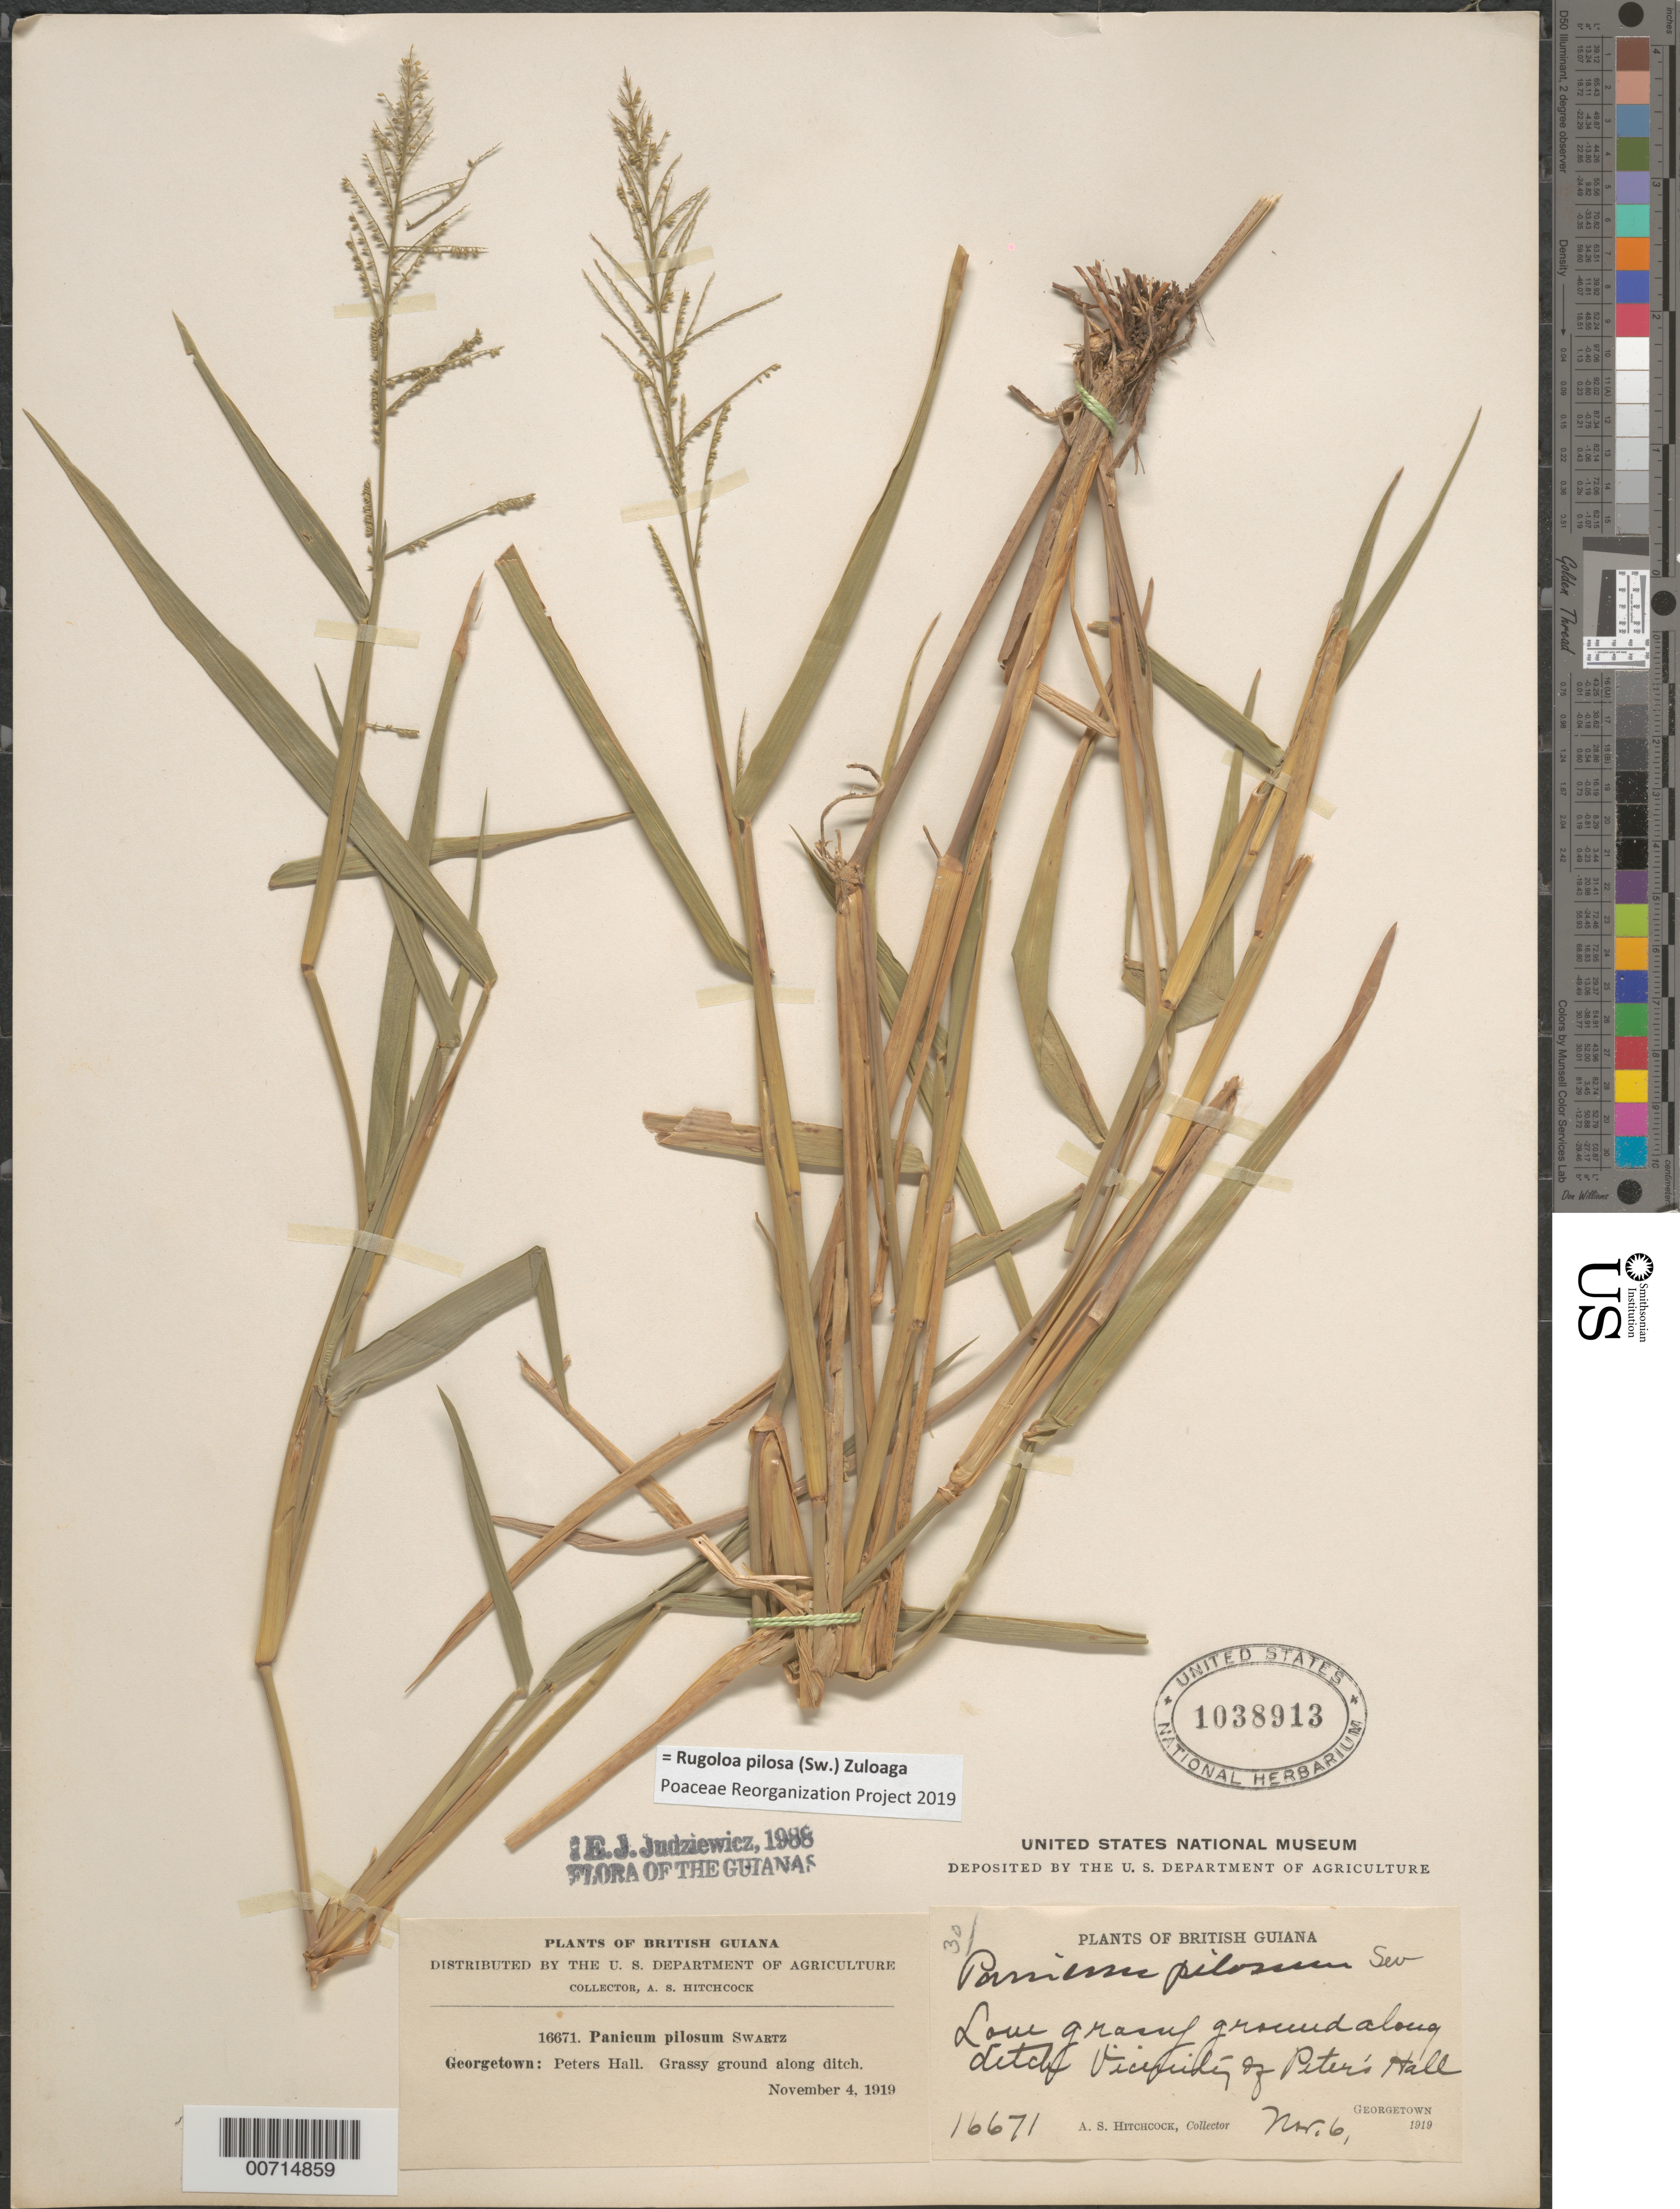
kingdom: Plantae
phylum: Tracheophyta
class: Liliopsida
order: Poales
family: Poaceae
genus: Panicum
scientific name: Panicum pilosum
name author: Sw.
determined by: Judziewicz, E. J.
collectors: A. S. Hitchcock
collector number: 16671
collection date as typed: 6-Nov-19 to 10-Nov-19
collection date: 1919-11-06/1919-11-10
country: Guyana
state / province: Demerara-Mahaica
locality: Georgetown, vic. of Peter's Hall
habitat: Low grassy ground along ditch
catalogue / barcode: US 1038913